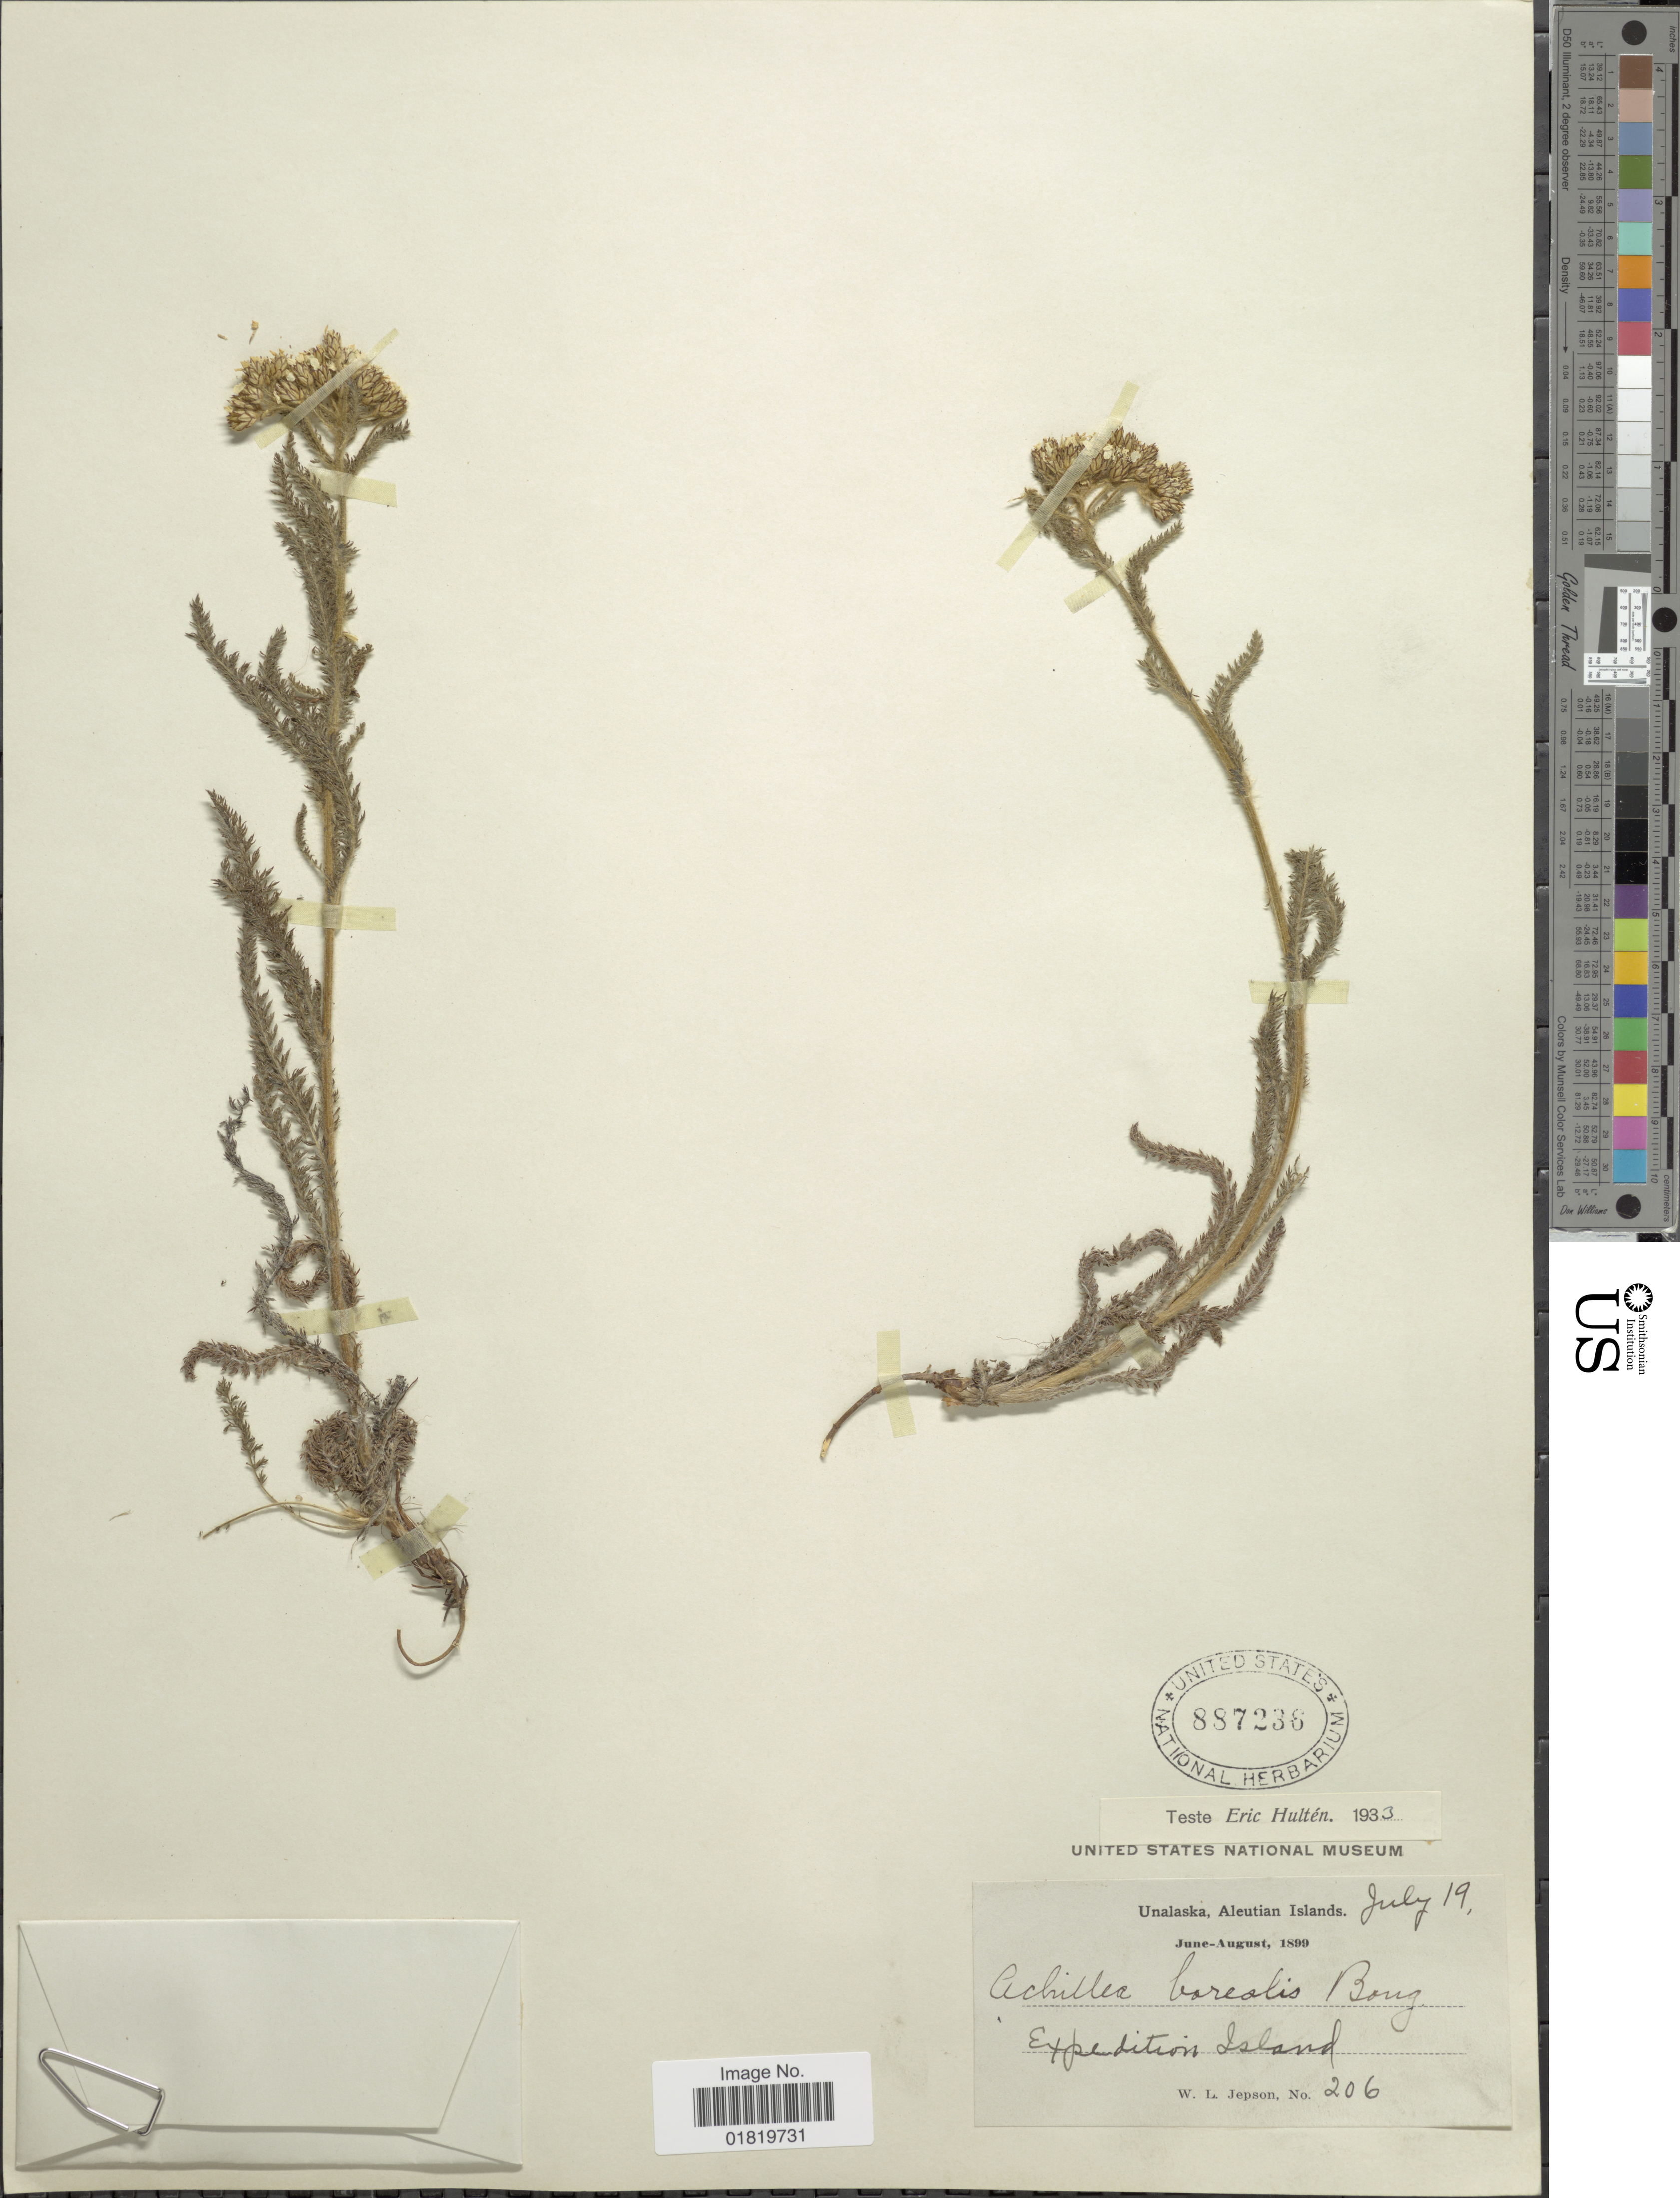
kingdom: Plantae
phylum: Tracheophyta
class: Magnoliopsida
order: Asterales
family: Asteraceae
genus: Achillea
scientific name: Achillea borealis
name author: Bong.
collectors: W. L. Jepson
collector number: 206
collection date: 1899-07-19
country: United States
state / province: Alaska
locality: Unalaska, Aleutian Islands, Expedition Island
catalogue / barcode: US 887236